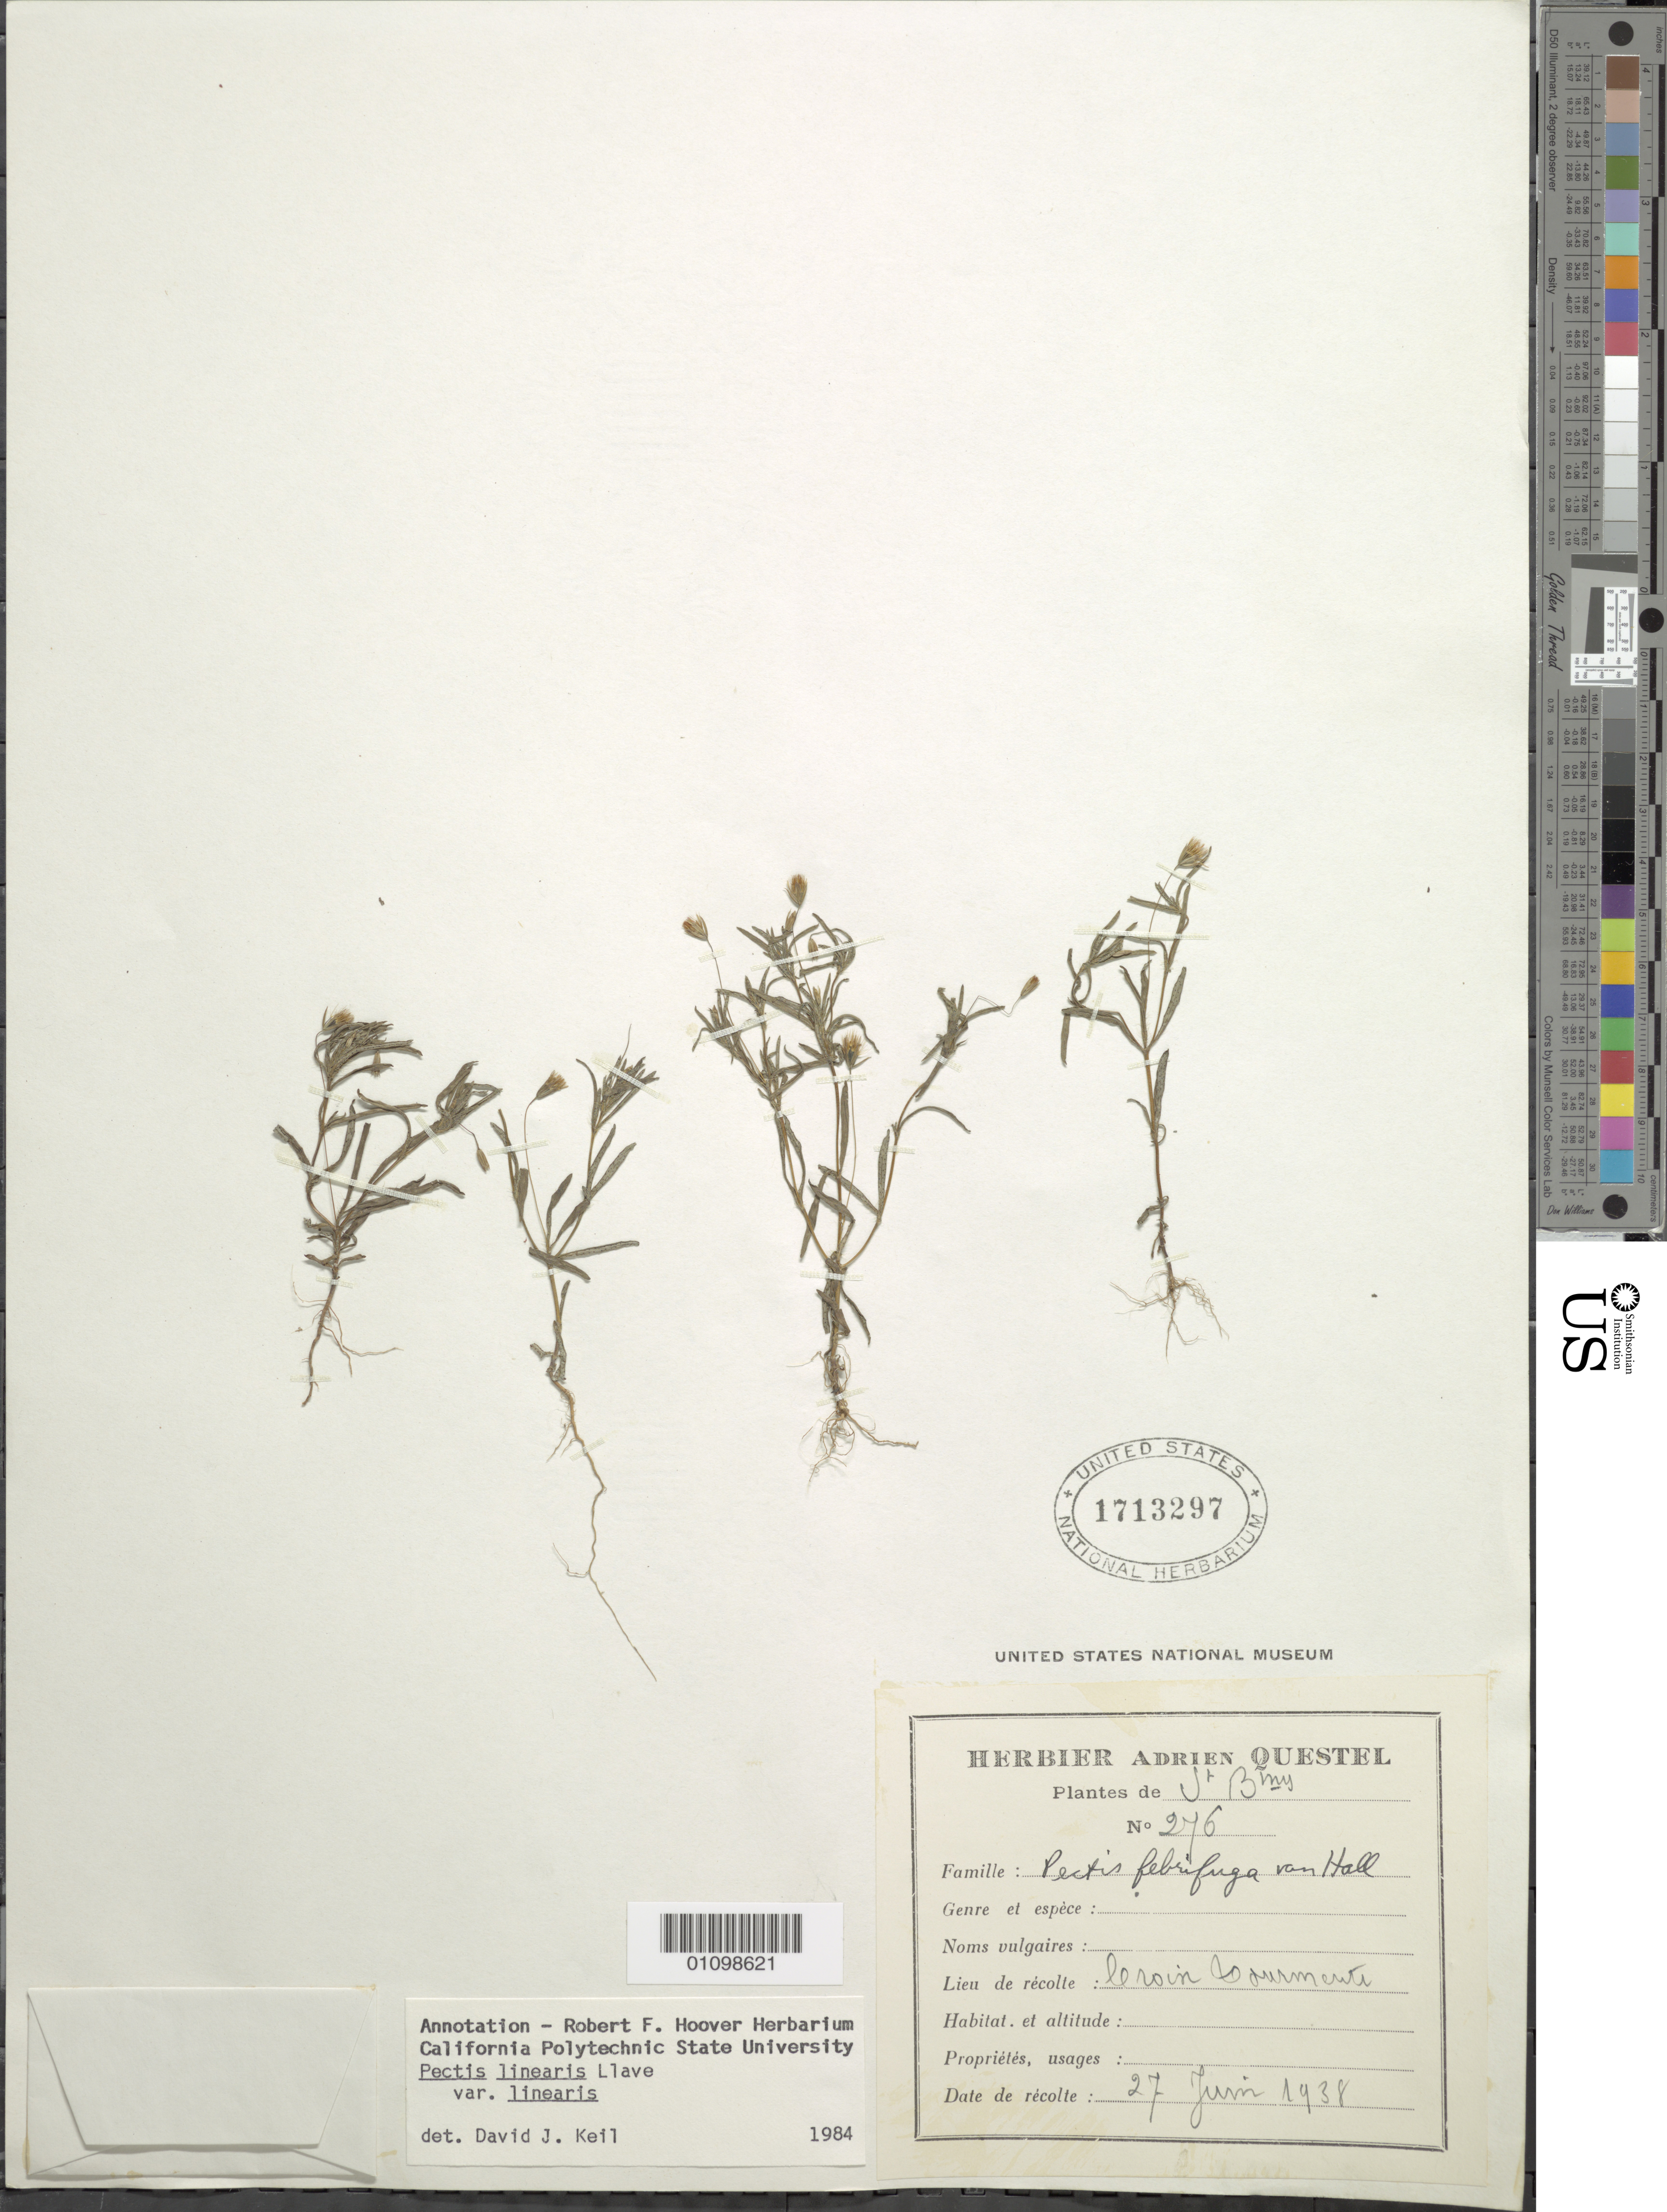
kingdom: Plantae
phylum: Tracheophyta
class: Magnoliopsida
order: Asterales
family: Asteraceae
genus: Pectis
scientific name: Pectis linearis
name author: La Llave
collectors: A. Questel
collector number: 246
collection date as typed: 27 Jun 1938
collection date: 1938-06-27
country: Saint Barthélemy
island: St. Barthélemy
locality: Leroin de durmentu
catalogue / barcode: US 1713297